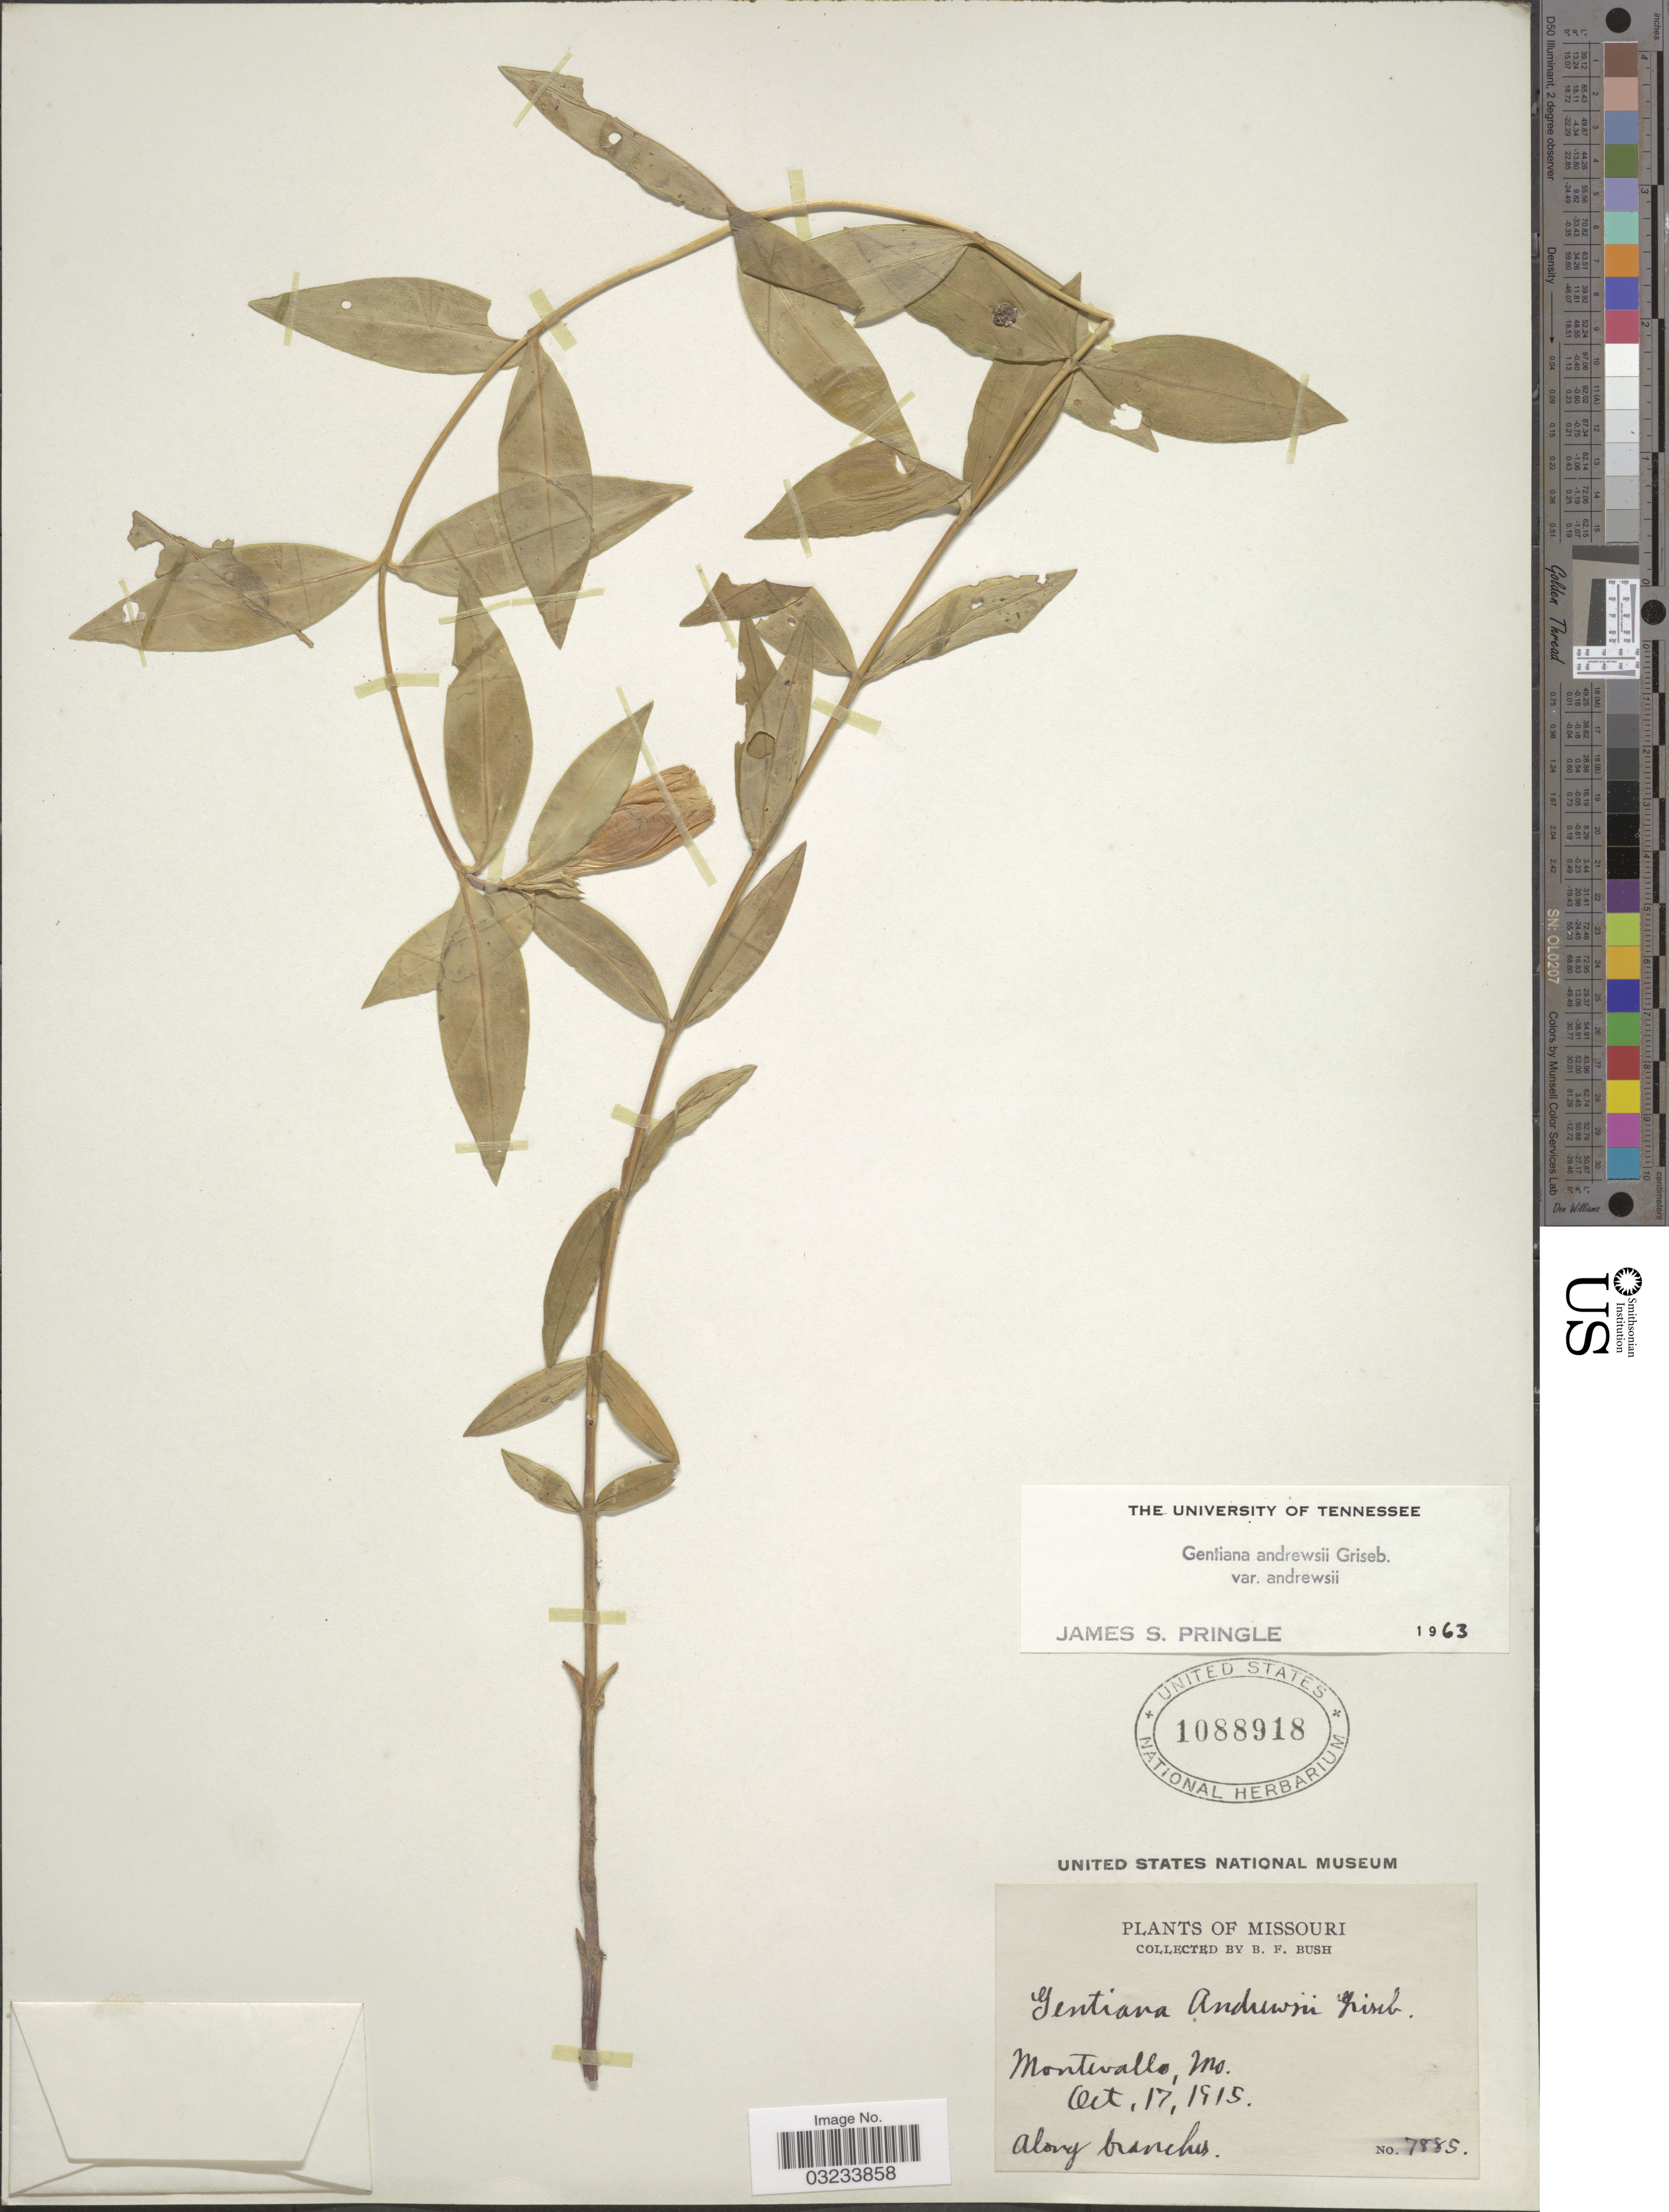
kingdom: Plantae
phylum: Tracheophyta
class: Magnoliopsida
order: Gentianales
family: Gentianaceae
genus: Gentiana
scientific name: Gentiana andrewsii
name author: Griseb.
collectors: B. F. Bush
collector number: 7885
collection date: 1915-10-17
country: United States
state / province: Missouri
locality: Montevalle.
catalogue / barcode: US 1088918